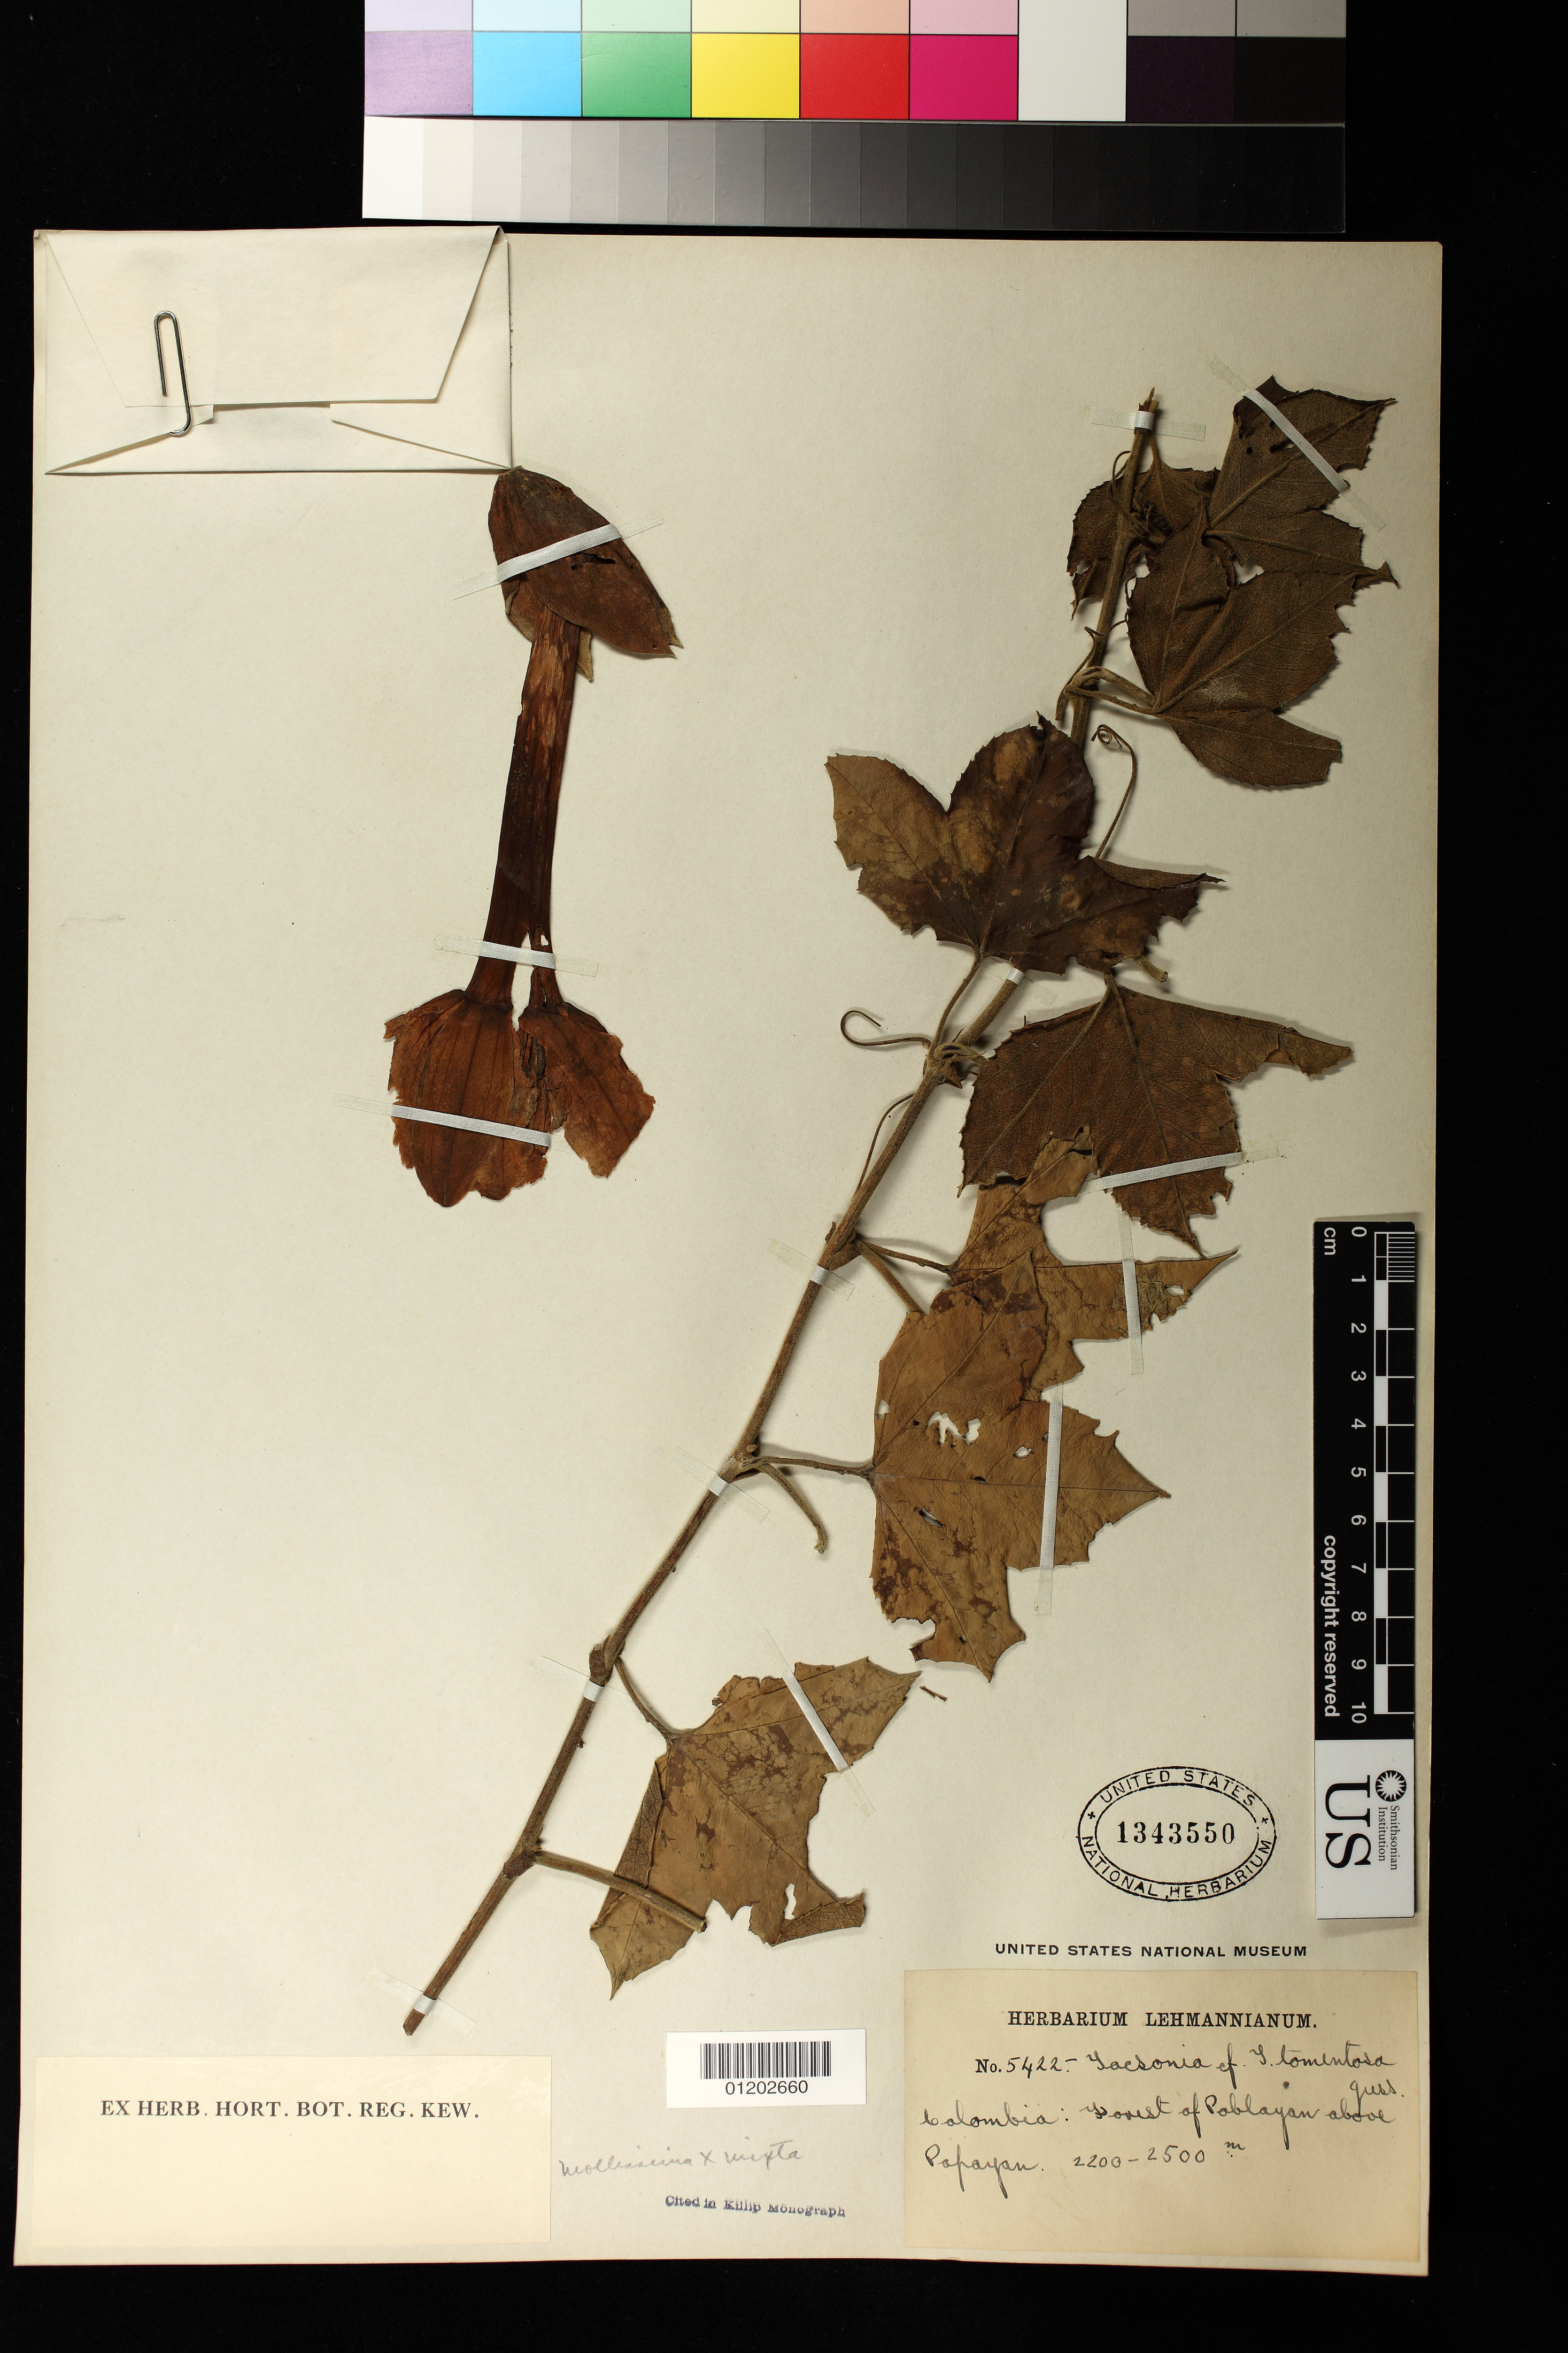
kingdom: Plantae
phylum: Tracheophyta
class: Magnoliopsida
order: Malpighiales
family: Passifloraceae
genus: Passiflora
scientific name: Passiflora mollissima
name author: (Kunth) L.H. Bailey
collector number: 5422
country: Colombia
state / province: Cauca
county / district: Popayan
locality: Forest of Poblayan above Popayan.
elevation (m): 2200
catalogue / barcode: US 1343550